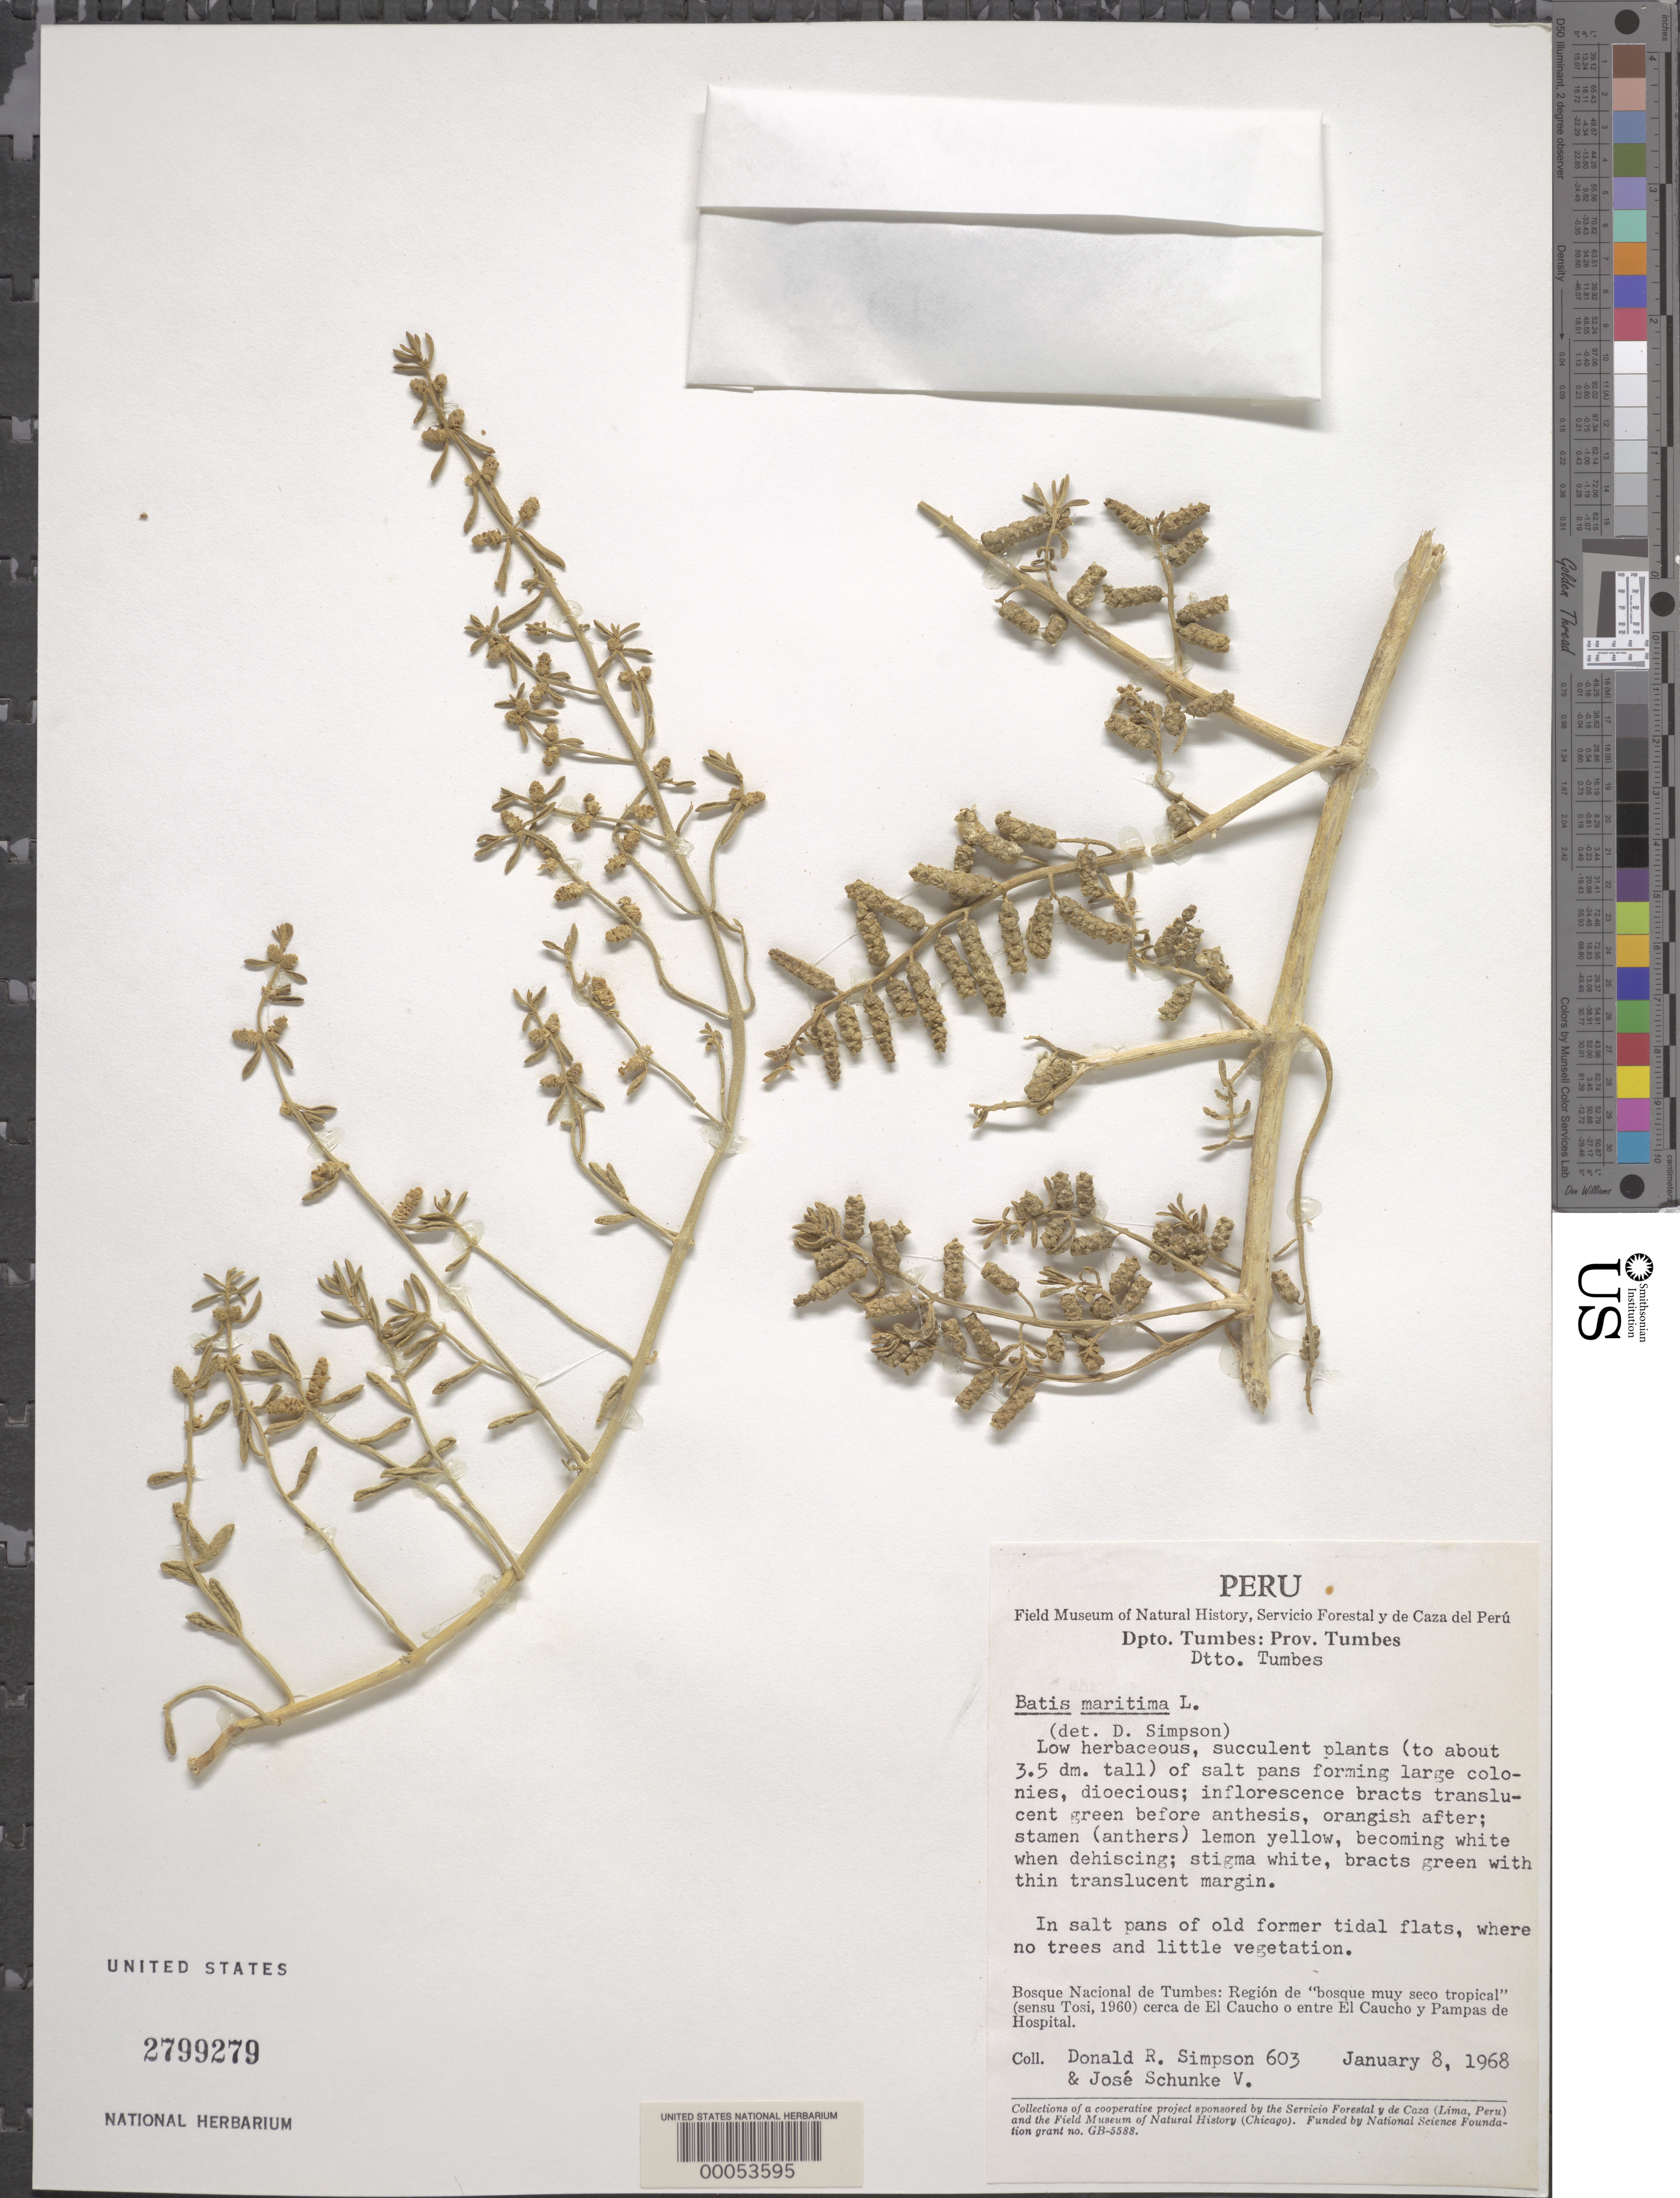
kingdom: Plantae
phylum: Tracheophyta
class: Magnoliopsida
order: Brassicales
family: Bataceae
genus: Batis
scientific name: Batis maritima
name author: L.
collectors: D. R. Simpson & J. M. Schunke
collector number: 603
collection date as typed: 08 Jan 1968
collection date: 1968-01-08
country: Peru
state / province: Tumbes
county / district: Tumbes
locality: In salt pans of old former tidal flats, where no trees and little vegetation.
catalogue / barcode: US 2799279